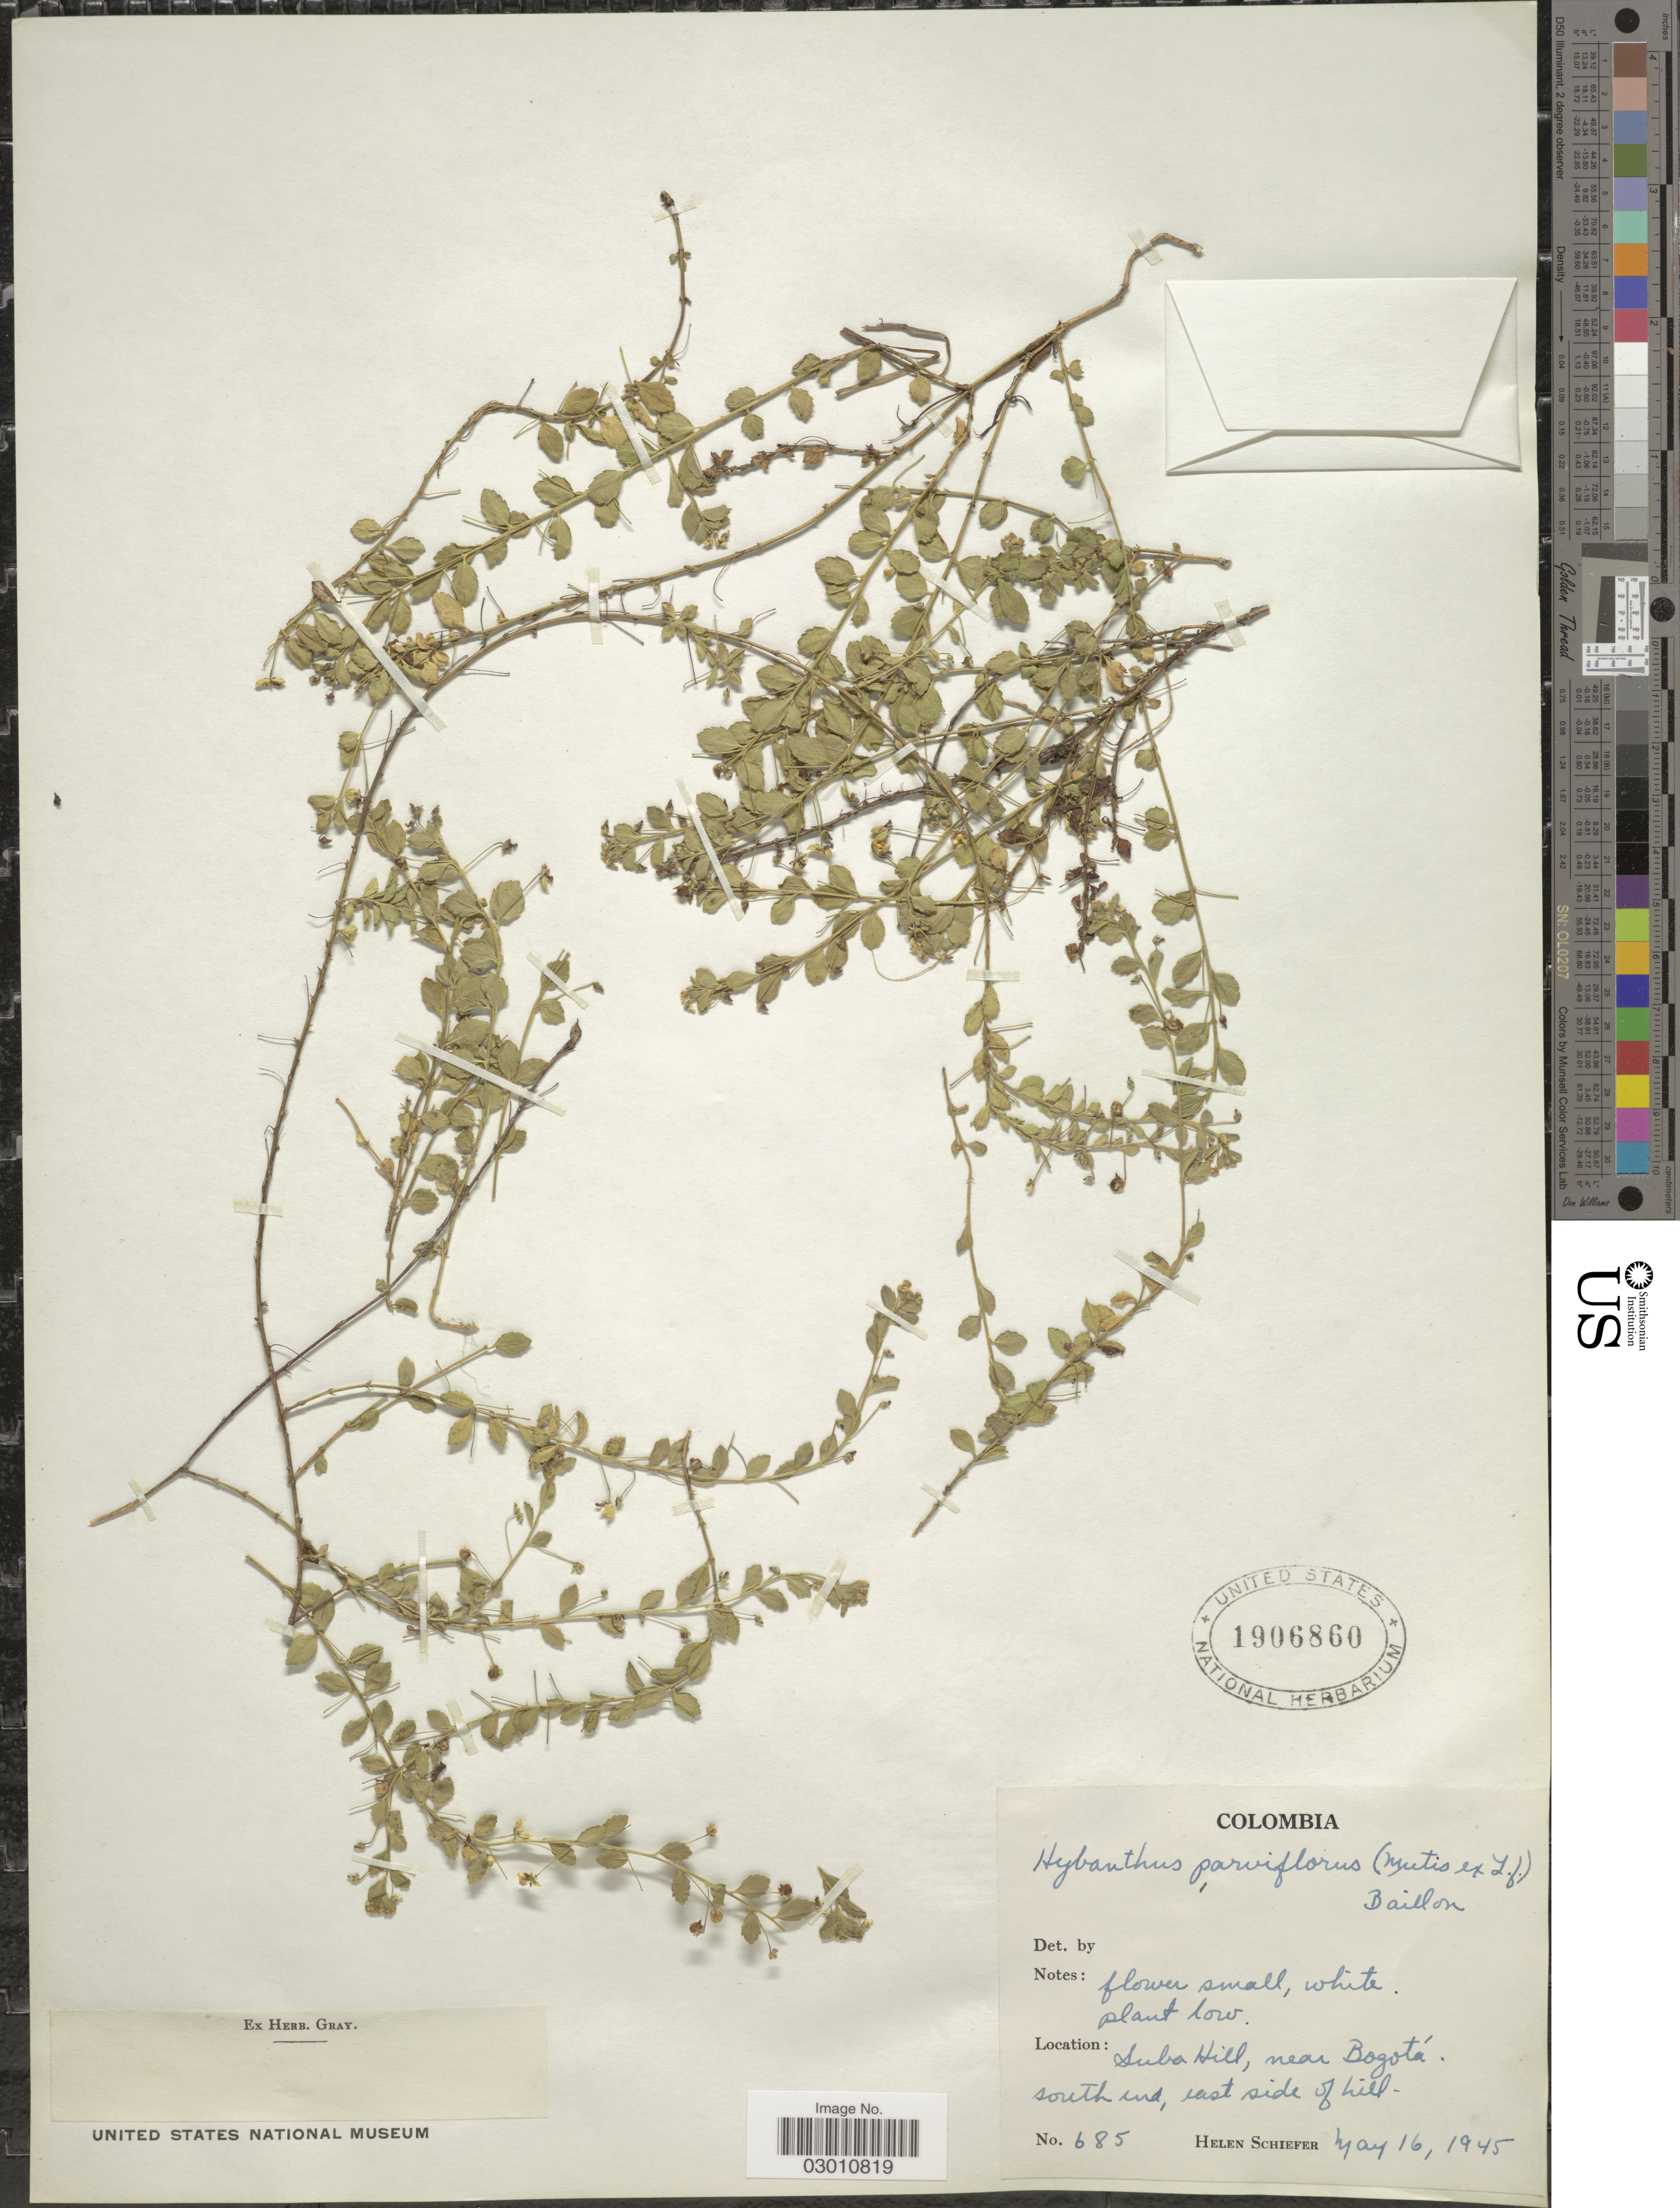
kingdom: Plantae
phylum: Tracheophyta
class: Magnoliopsida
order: Malpighiales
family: Violaceae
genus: Pombalia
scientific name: Pombalia parviflora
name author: (L. f.) Paula-Souza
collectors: H. Schiefer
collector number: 685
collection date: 1945-05-16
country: Colombia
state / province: Bogota D.C.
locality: Suba Hill, near Bogotá, south end, east side of hill.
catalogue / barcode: US 1906860